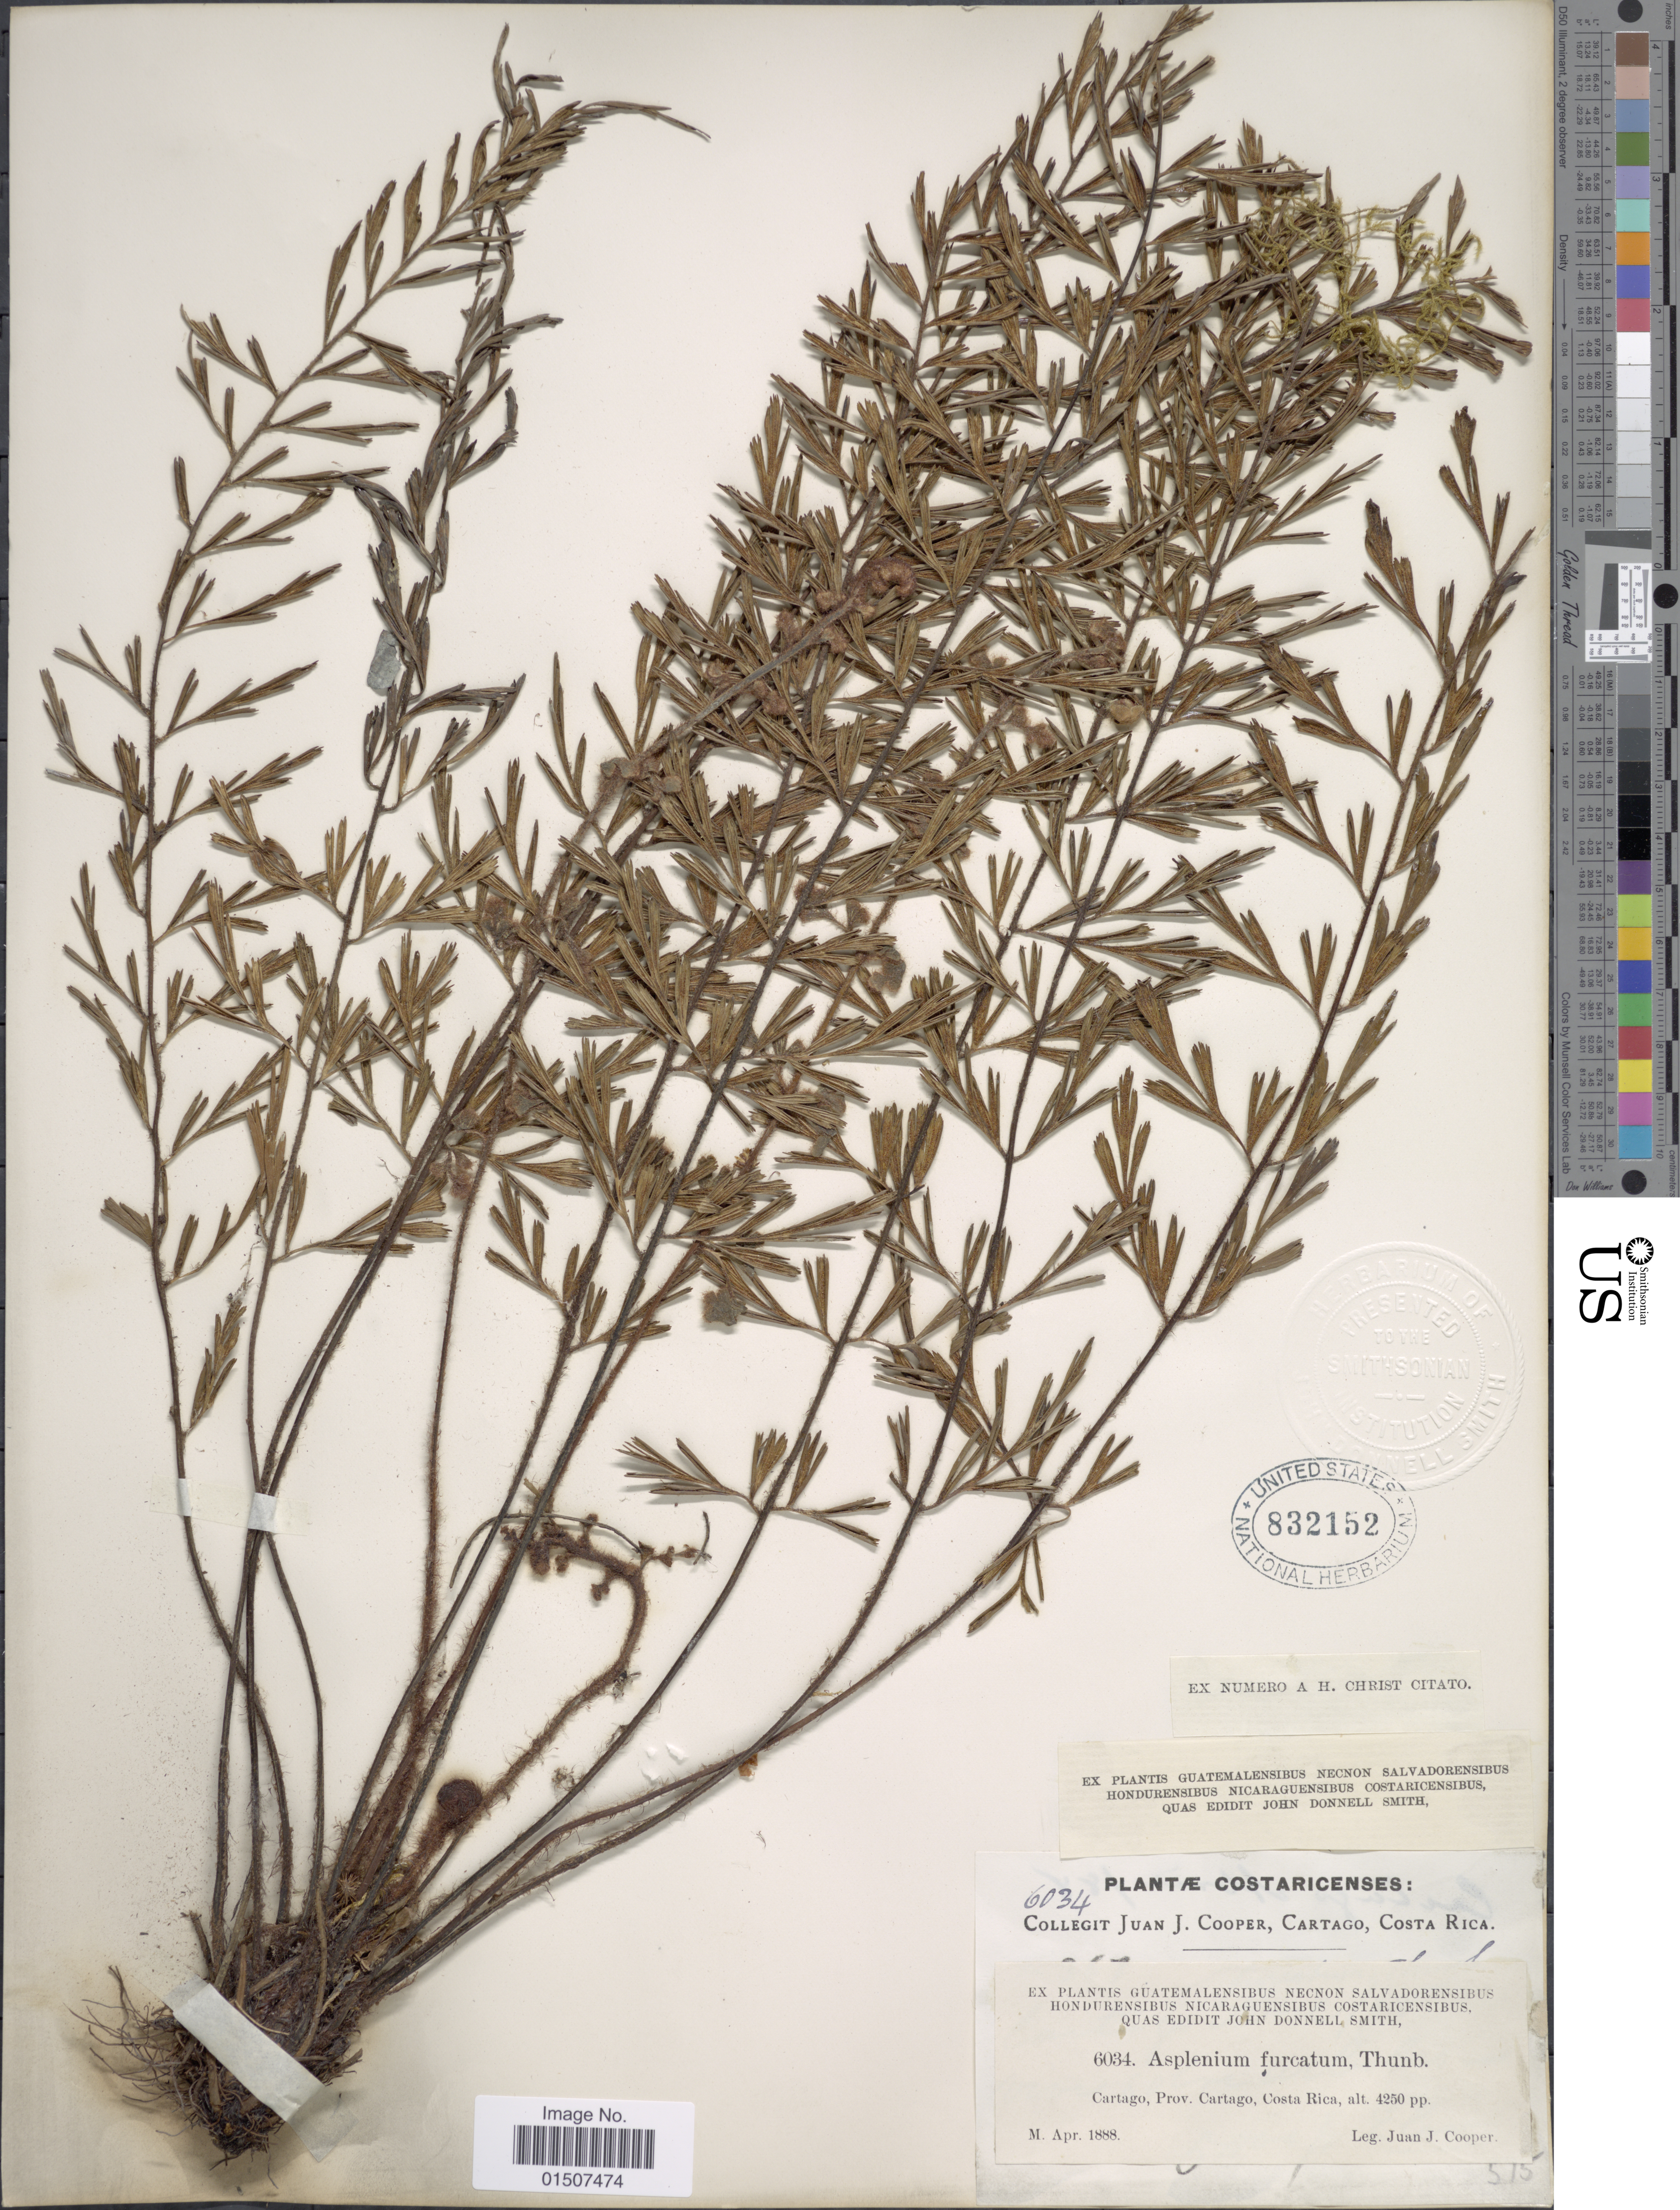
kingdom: Plantae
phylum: Tracheophyta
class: Polypodiopsida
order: Polypodiales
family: Aspleniaceae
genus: Asplenium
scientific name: Asplenium praemorsum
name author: Sw.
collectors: J. J. Cooper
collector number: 6034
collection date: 1888-04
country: Costa Rica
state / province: Cartago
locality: Cartago, Prov. Cartago, Costa Rica.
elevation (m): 1295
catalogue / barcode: US 832152